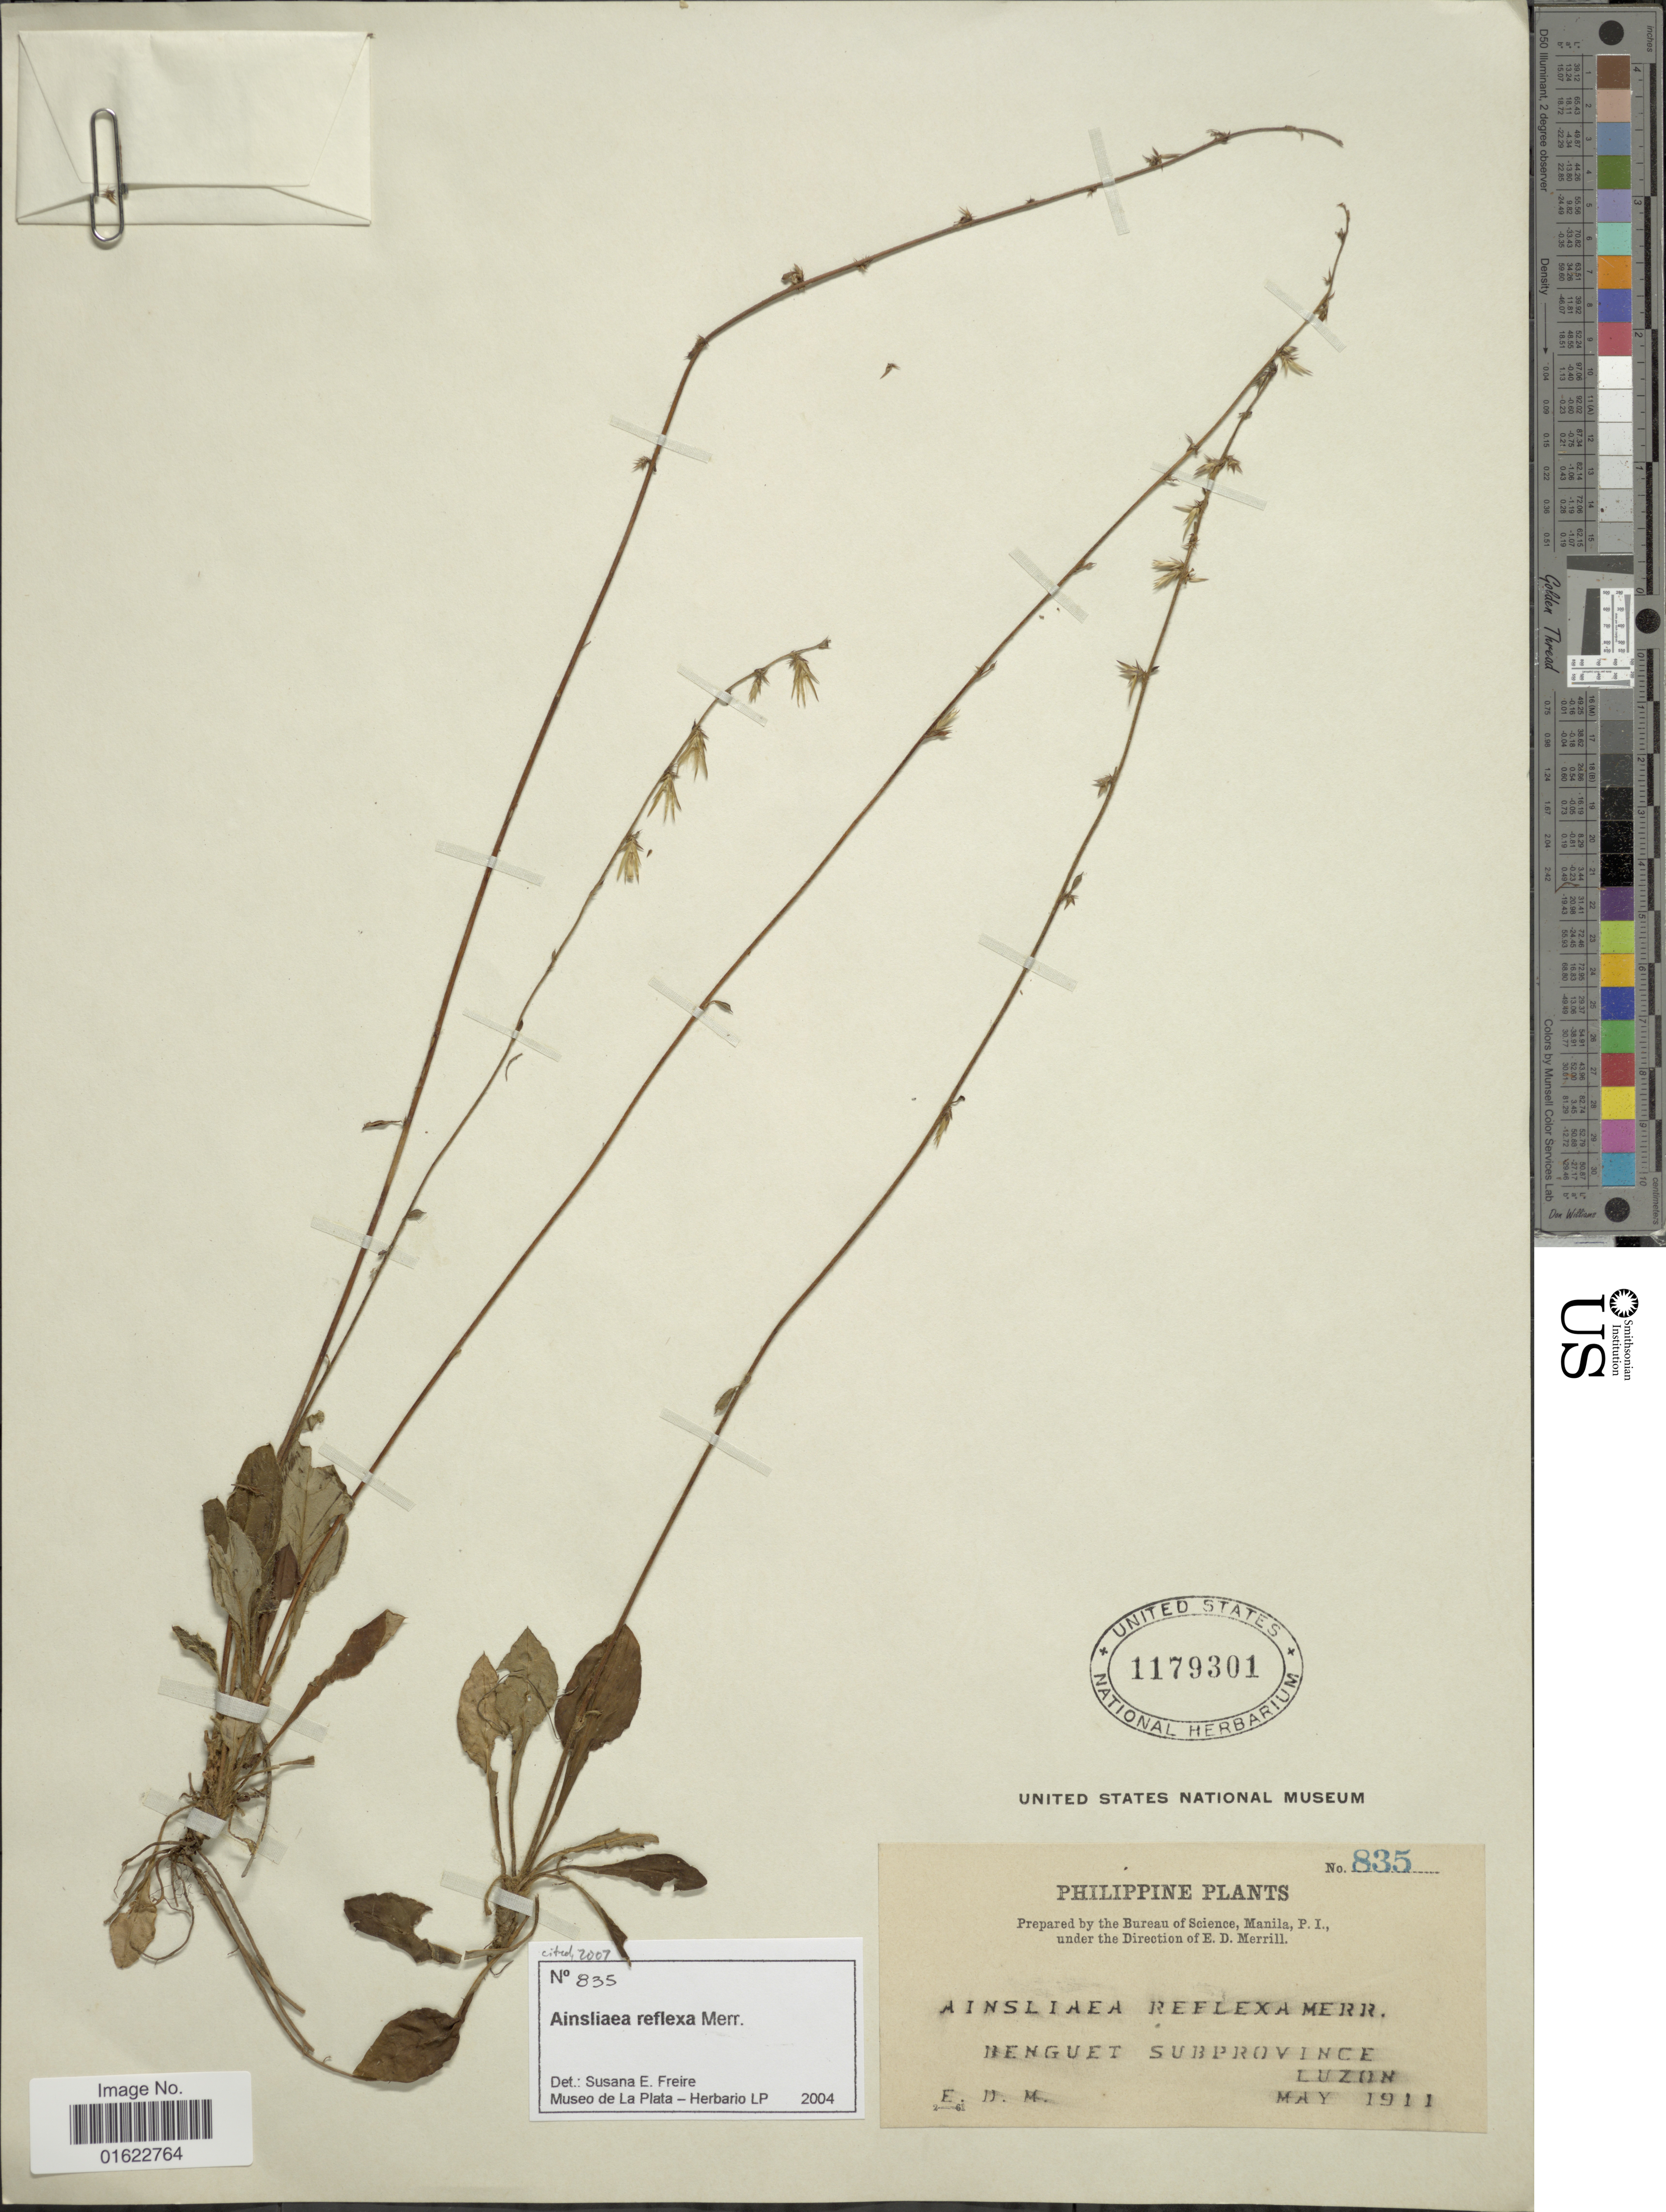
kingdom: Plantae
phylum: Tracheophyta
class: Magnoliopsida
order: Asterales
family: Asteraceae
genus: Ainsliaea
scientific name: Ainsliaea reflexa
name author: Merr.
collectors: E. D. Merrill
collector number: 835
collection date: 1911-05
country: Philippines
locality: Philippine Plants, Benguet Subprovince, Luzon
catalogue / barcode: US 1179301